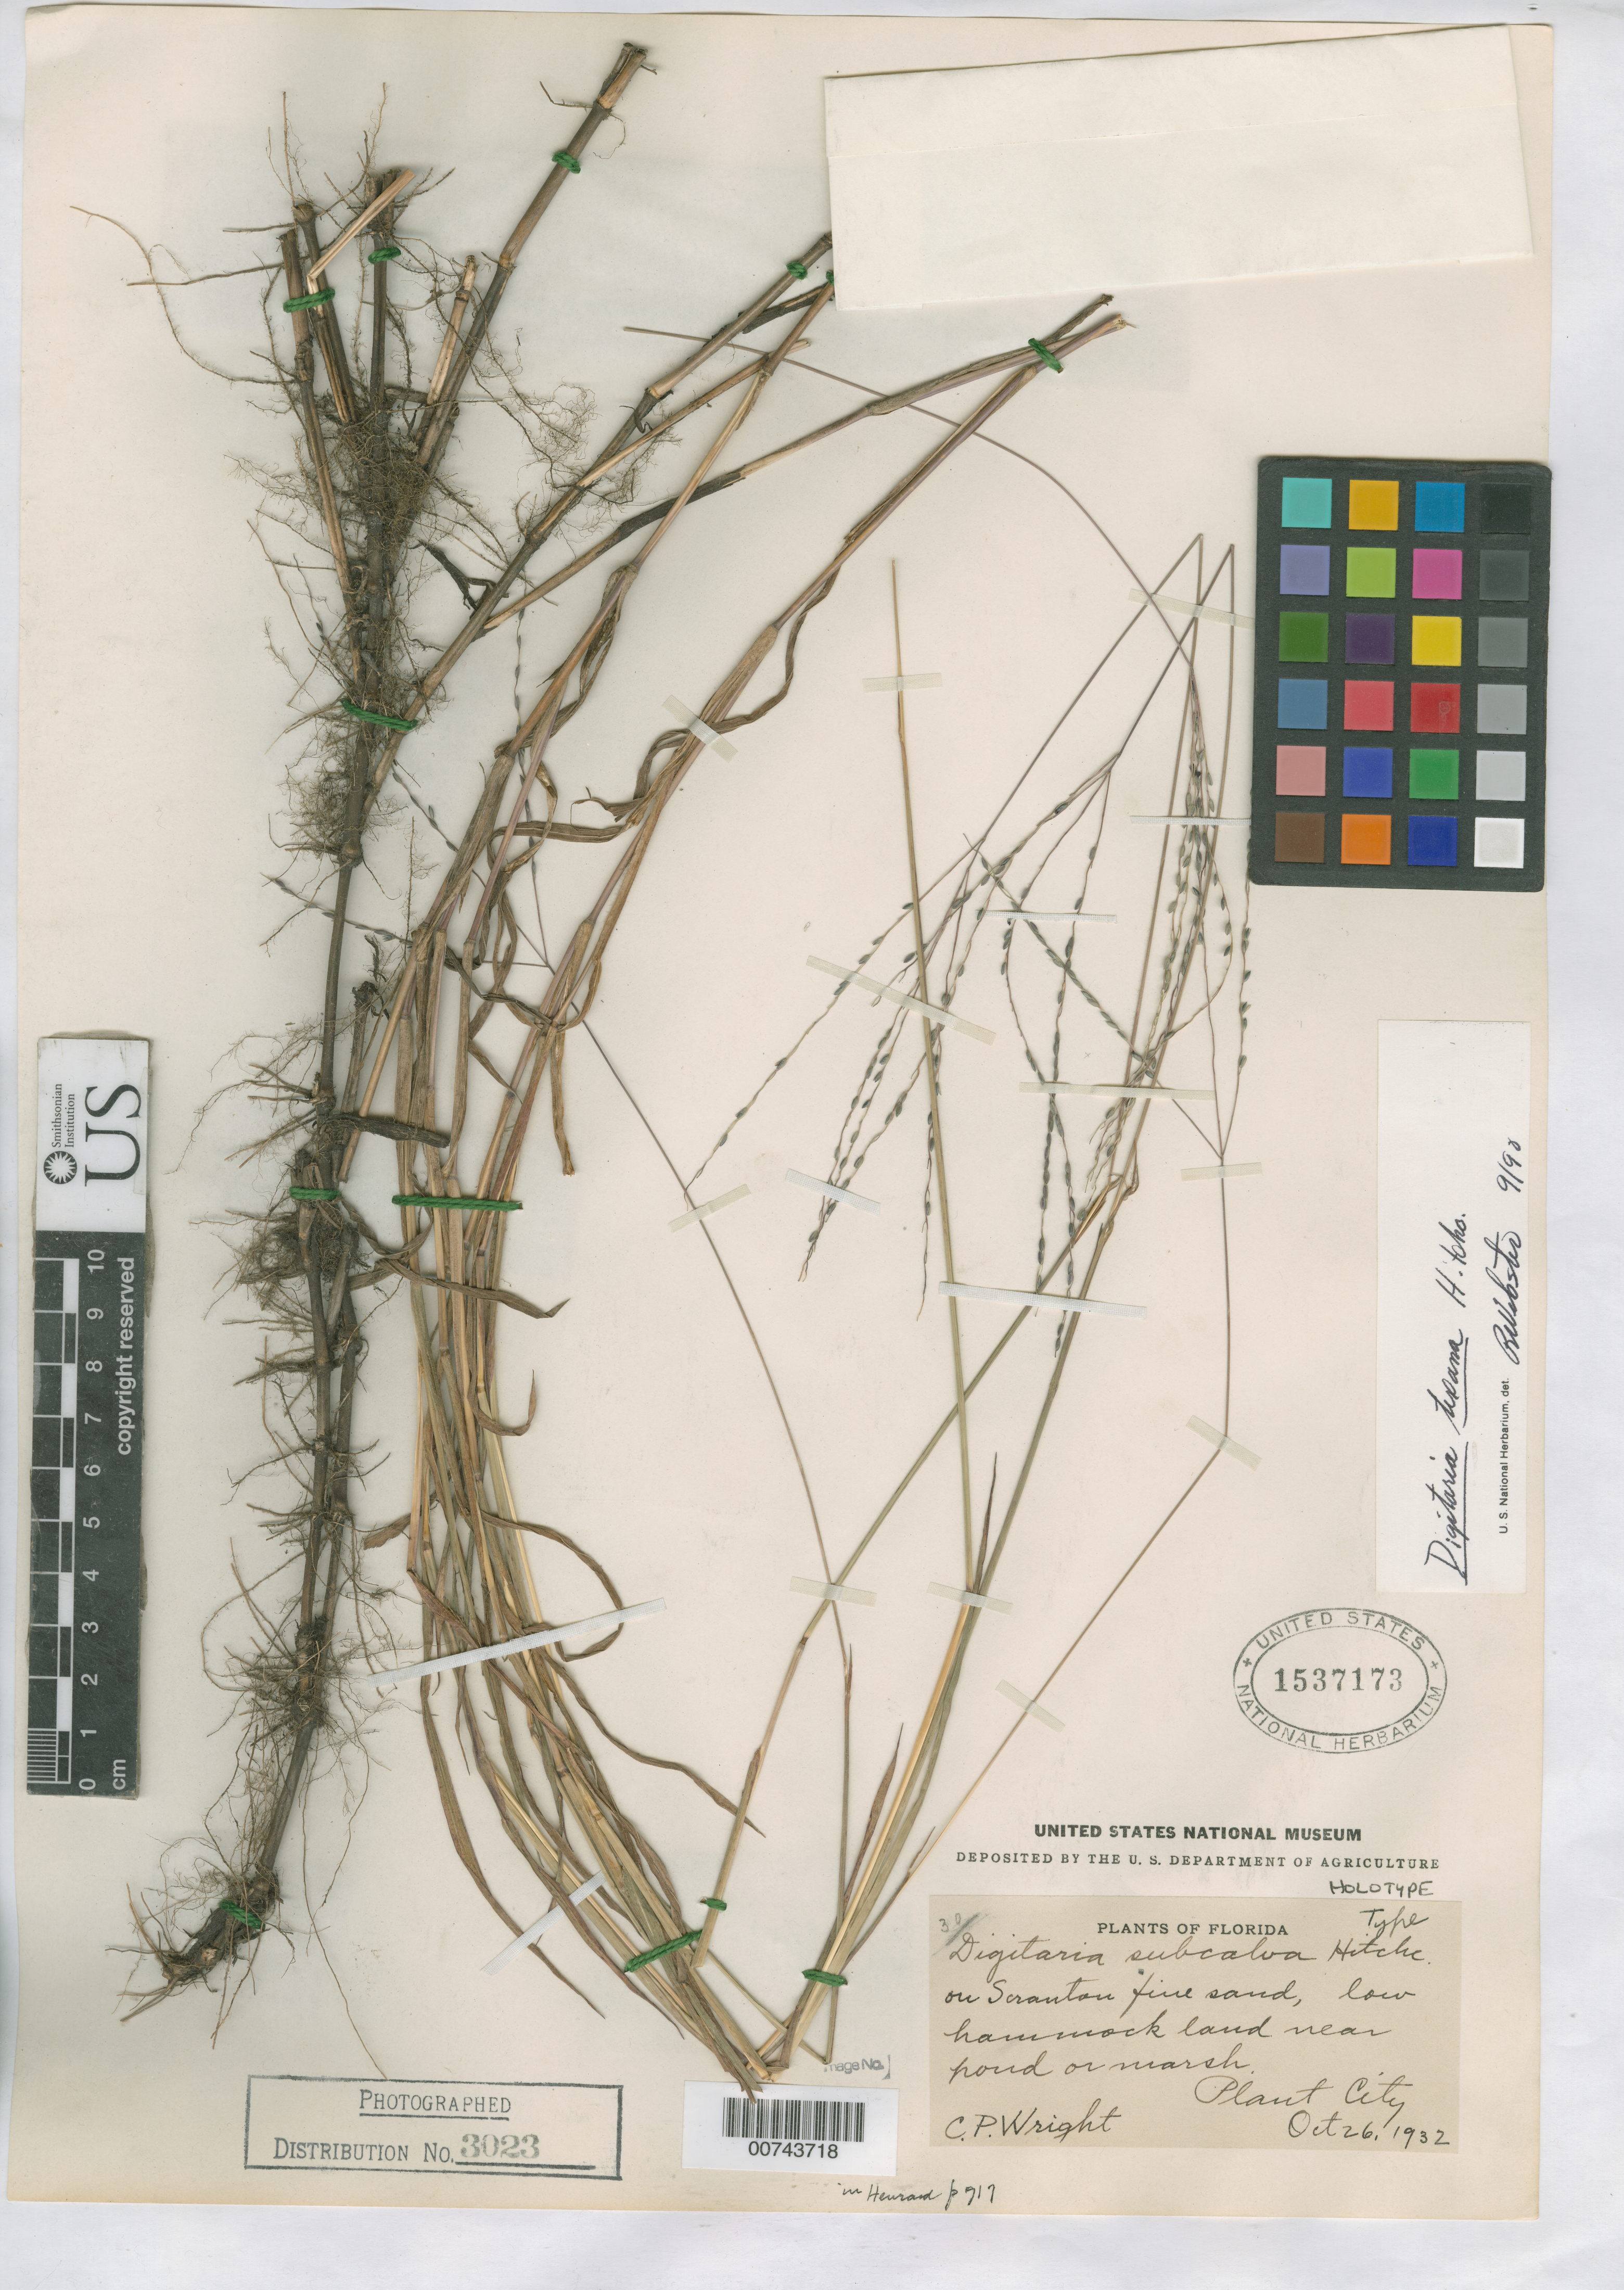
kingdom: Plantae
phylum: Tracheophyta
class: Liliopsida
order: Poales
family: Poaceae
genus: Digitaria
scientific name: Digitaria subcalva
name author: Hitchc.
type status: Holotype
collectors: C. P. Wright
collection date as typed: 26 Oct 1932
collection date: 1932-10-26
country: United States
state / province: Florida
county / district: Hillsborough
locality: Plant City.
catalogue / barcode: US 1537173